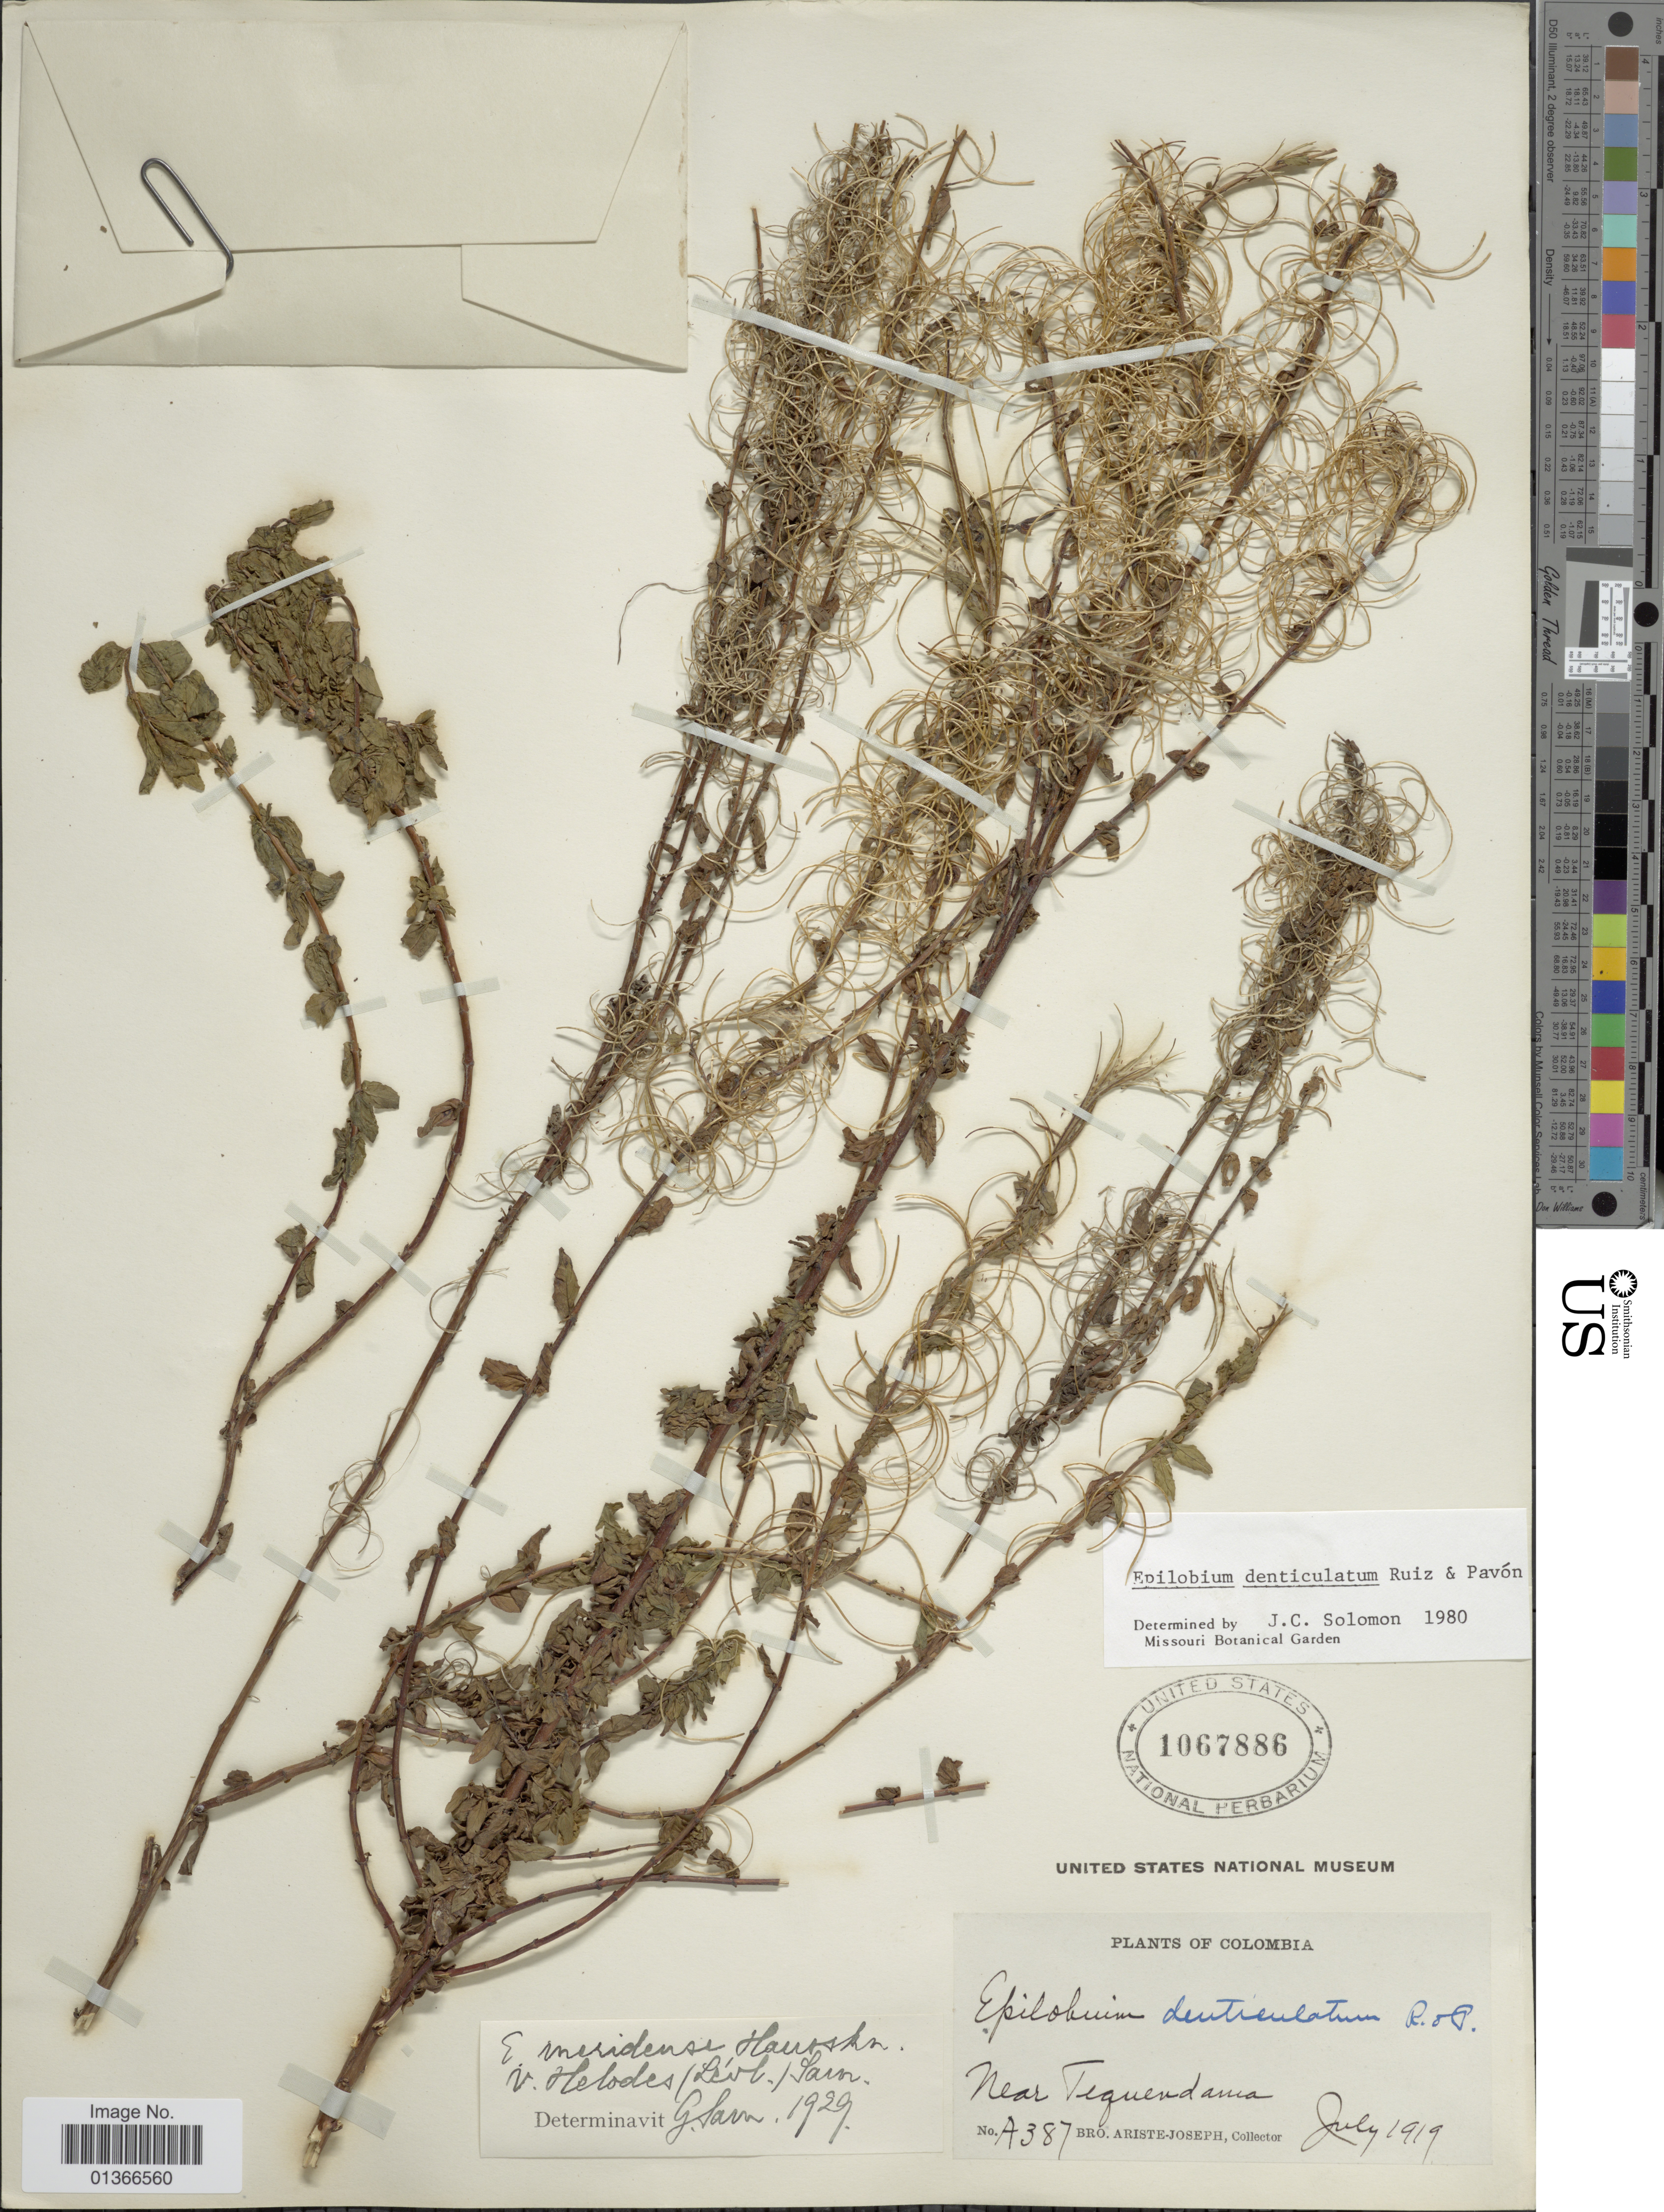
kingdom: Plantae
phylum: Tracheophyta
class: Magnoliopsida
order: Myrtales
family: Onagraceae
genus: Epilobium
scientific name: Epilobium denticulatum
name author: Ruiz & Pav.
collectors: Bro. Ariste-Joseph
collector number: A387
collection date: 1919-07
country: Colombia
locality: Near Tequendama.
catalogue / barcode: US 1067886